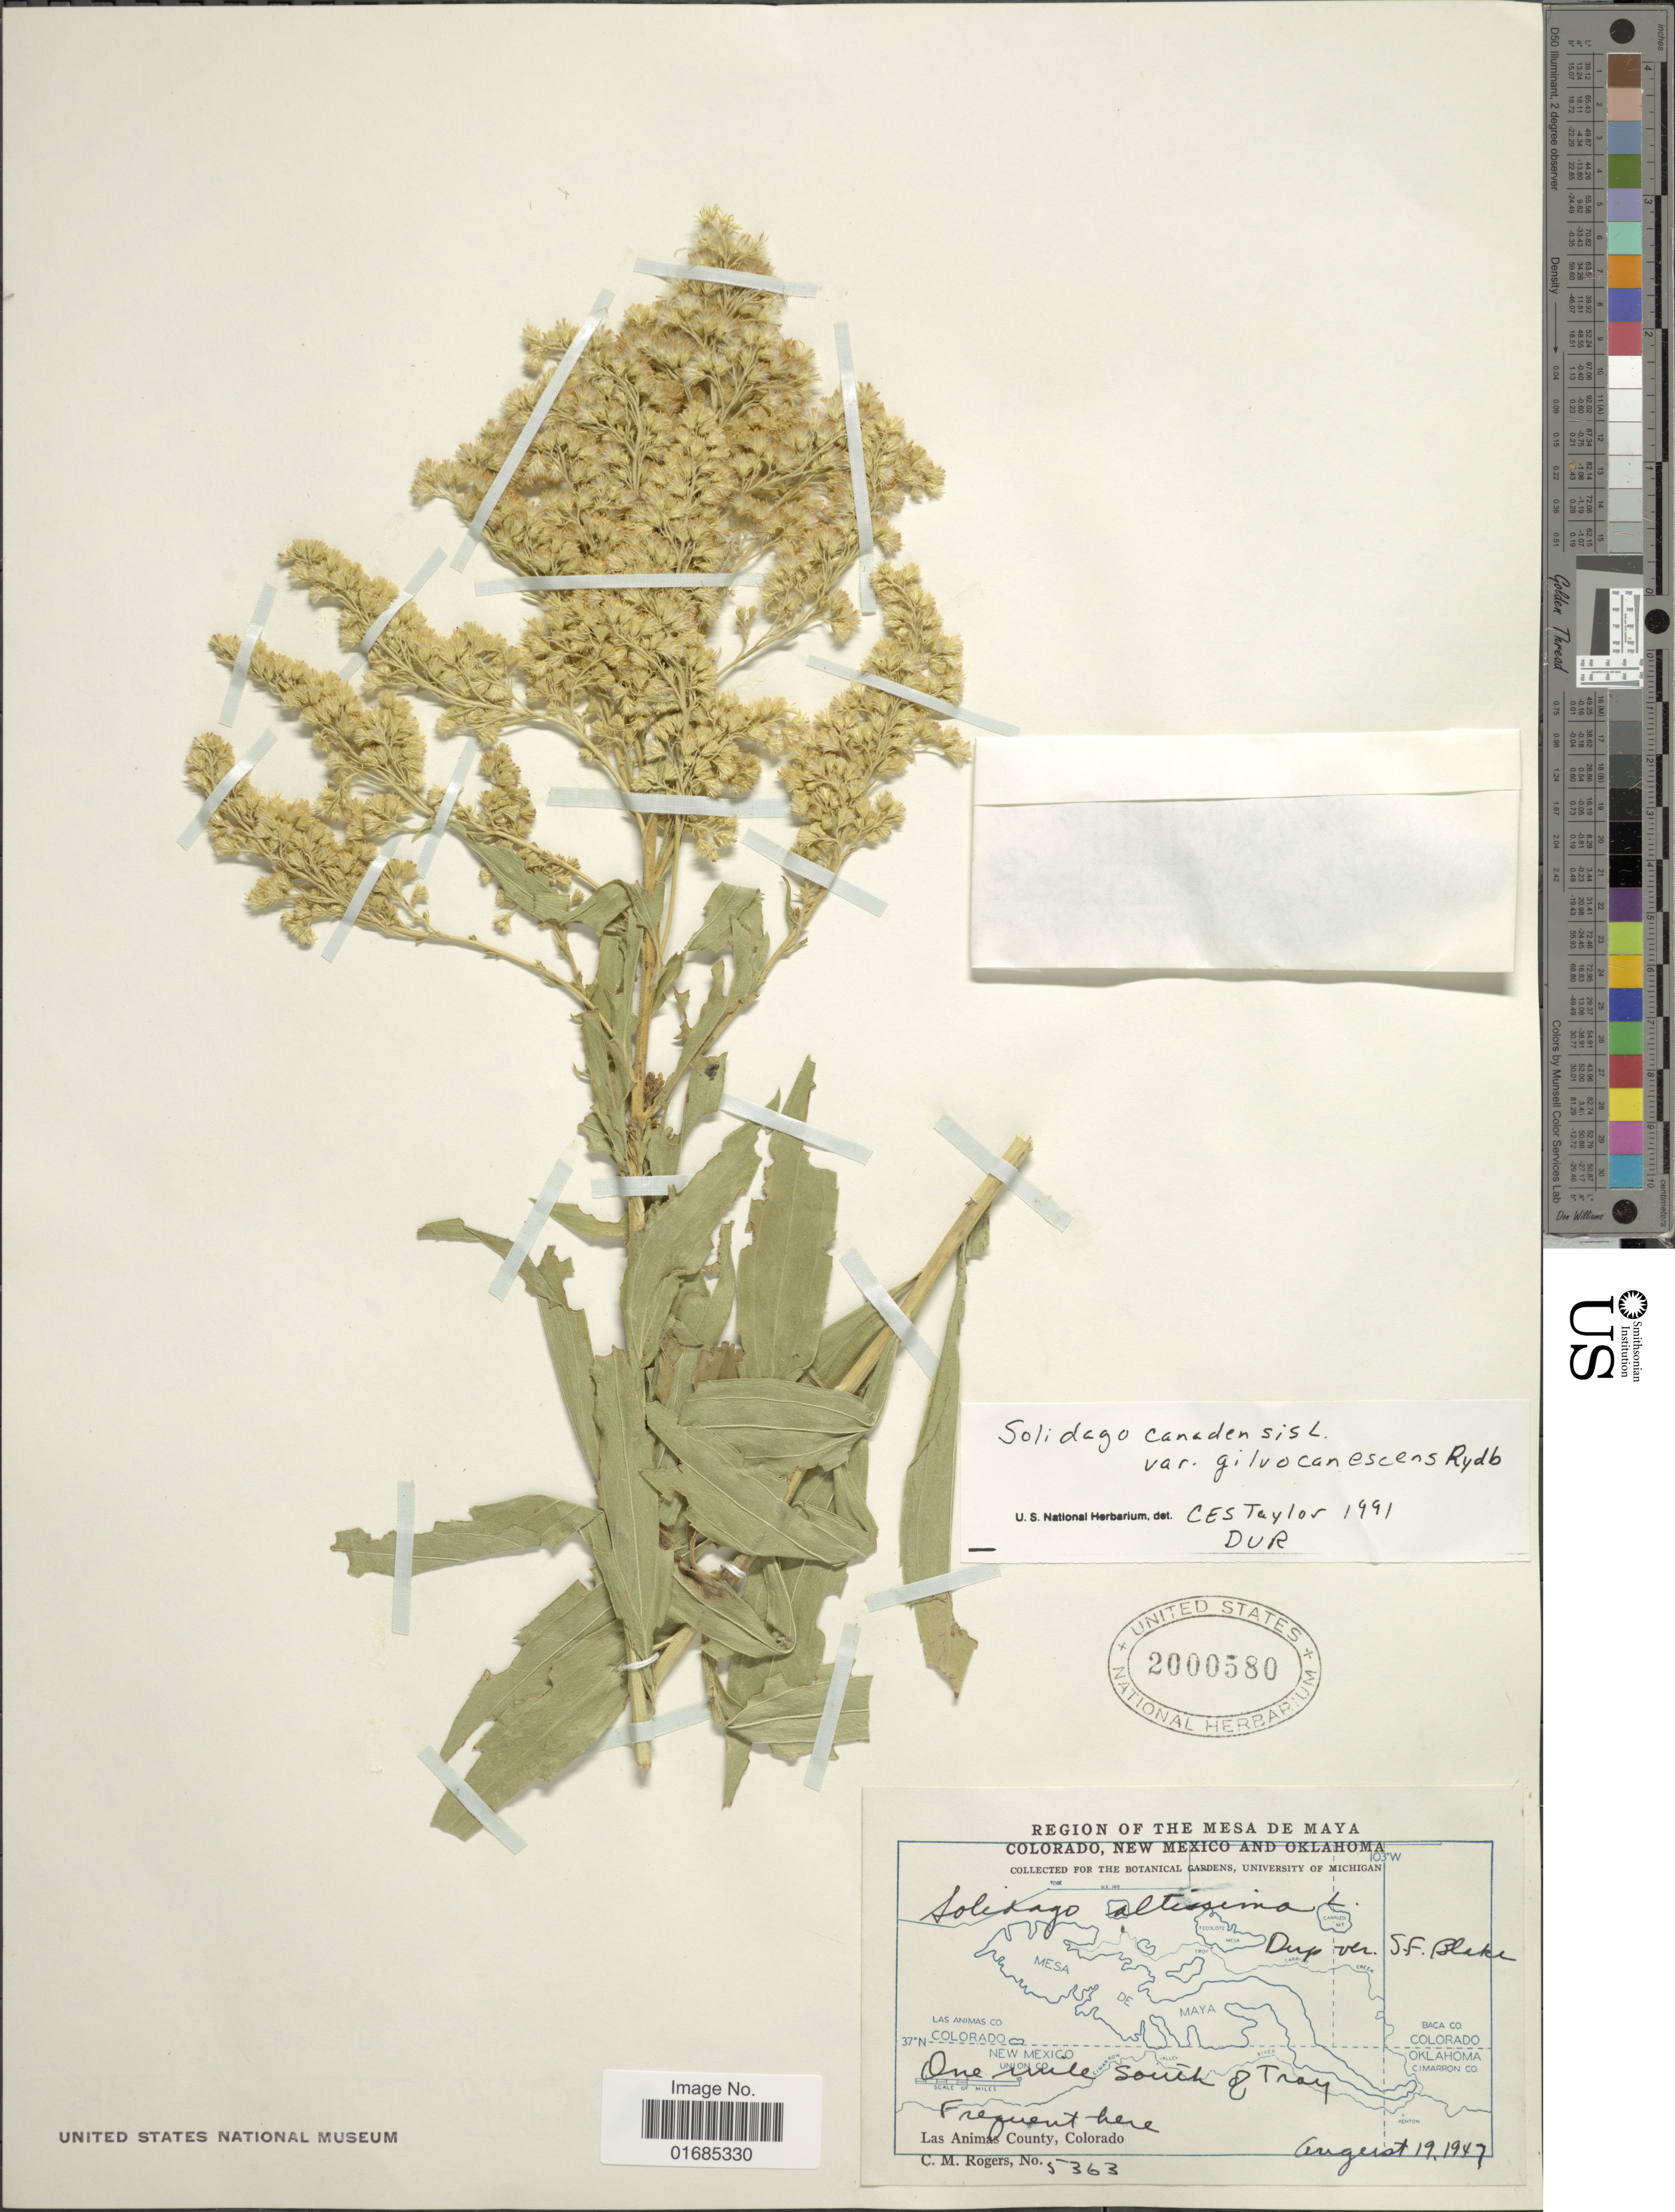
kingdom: Plantae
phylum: Tracheophyta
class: Magnoliopsida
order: Asterales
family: Asteraceae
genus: Solidago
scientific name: Solidago canadensis var. gilvocanescens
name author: Rydb.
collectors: C. M. Rogers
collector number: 5363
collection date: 1947-08-19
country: United States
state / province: Colorado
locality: One mile south of Traym frequent there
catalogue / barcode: US 2000580